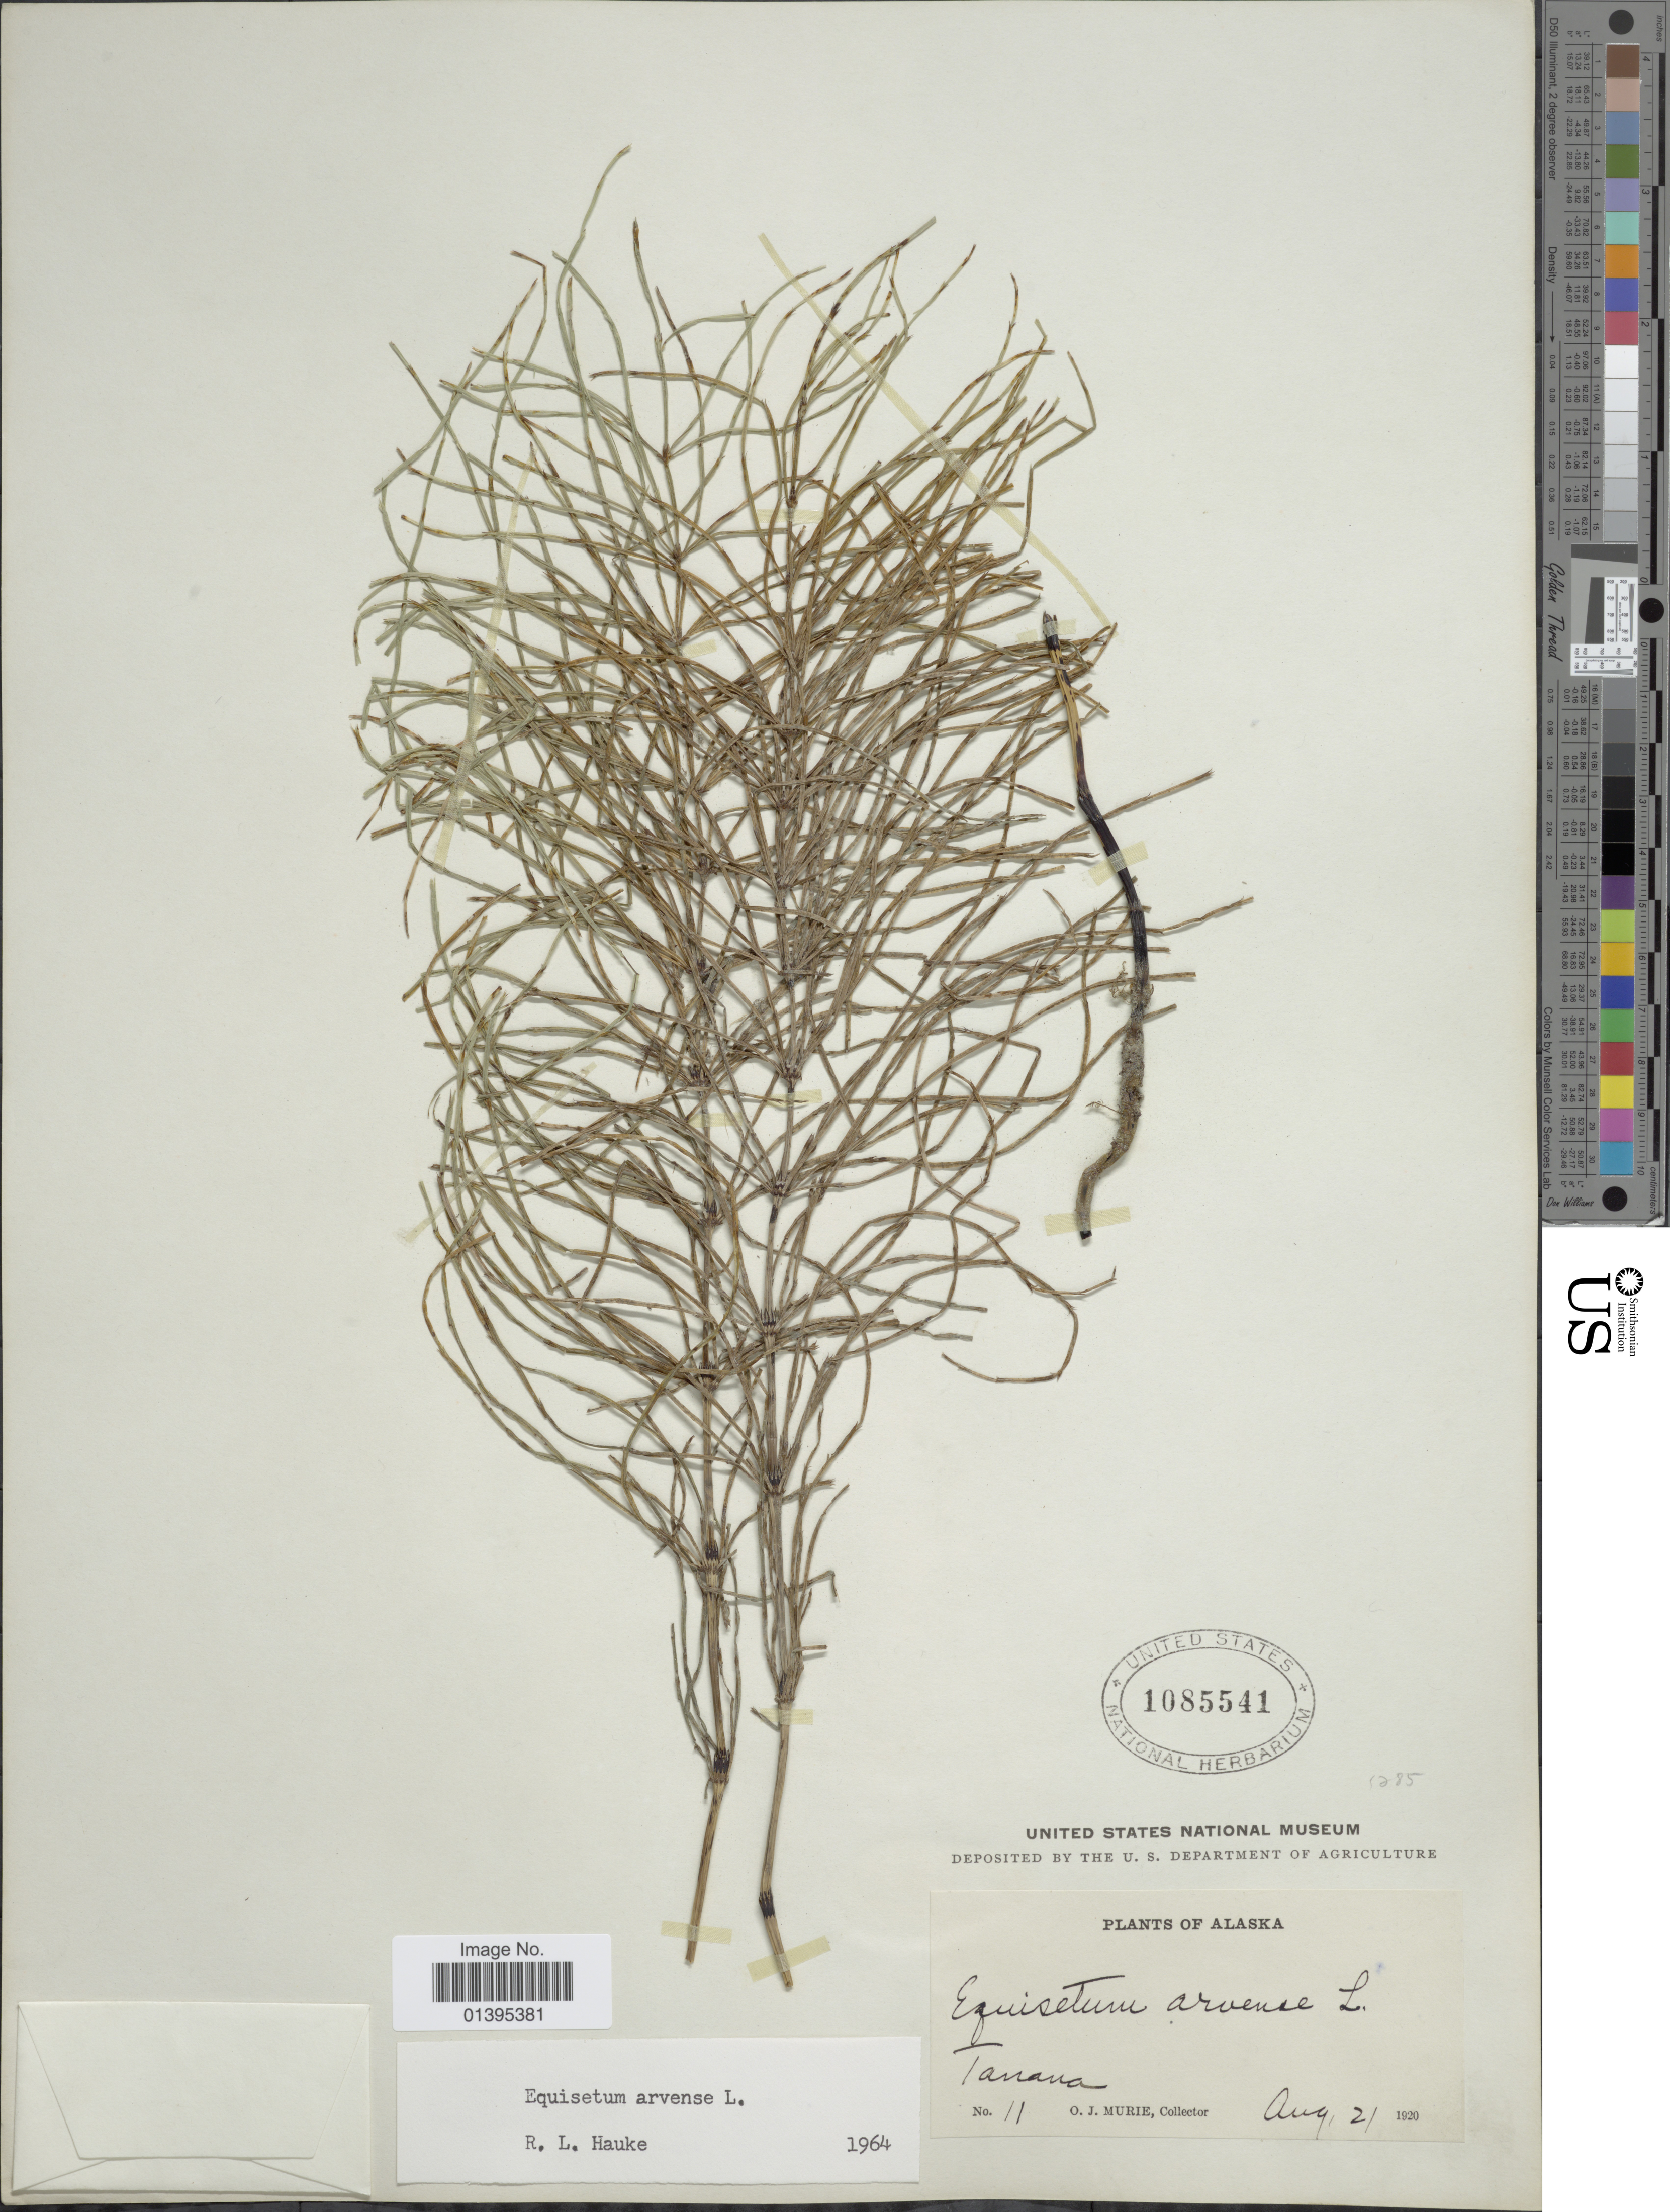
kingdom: Plantae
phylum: Tracheophyta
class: Polypodiopsida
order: Equisetales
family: Equisetaceae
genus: Equisetum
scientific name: Equisetum arvense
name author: L.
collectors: O. Murie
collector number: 11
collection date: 1920-08-21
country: United States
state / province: Alaska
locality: Tanana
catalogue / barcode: US 1085541